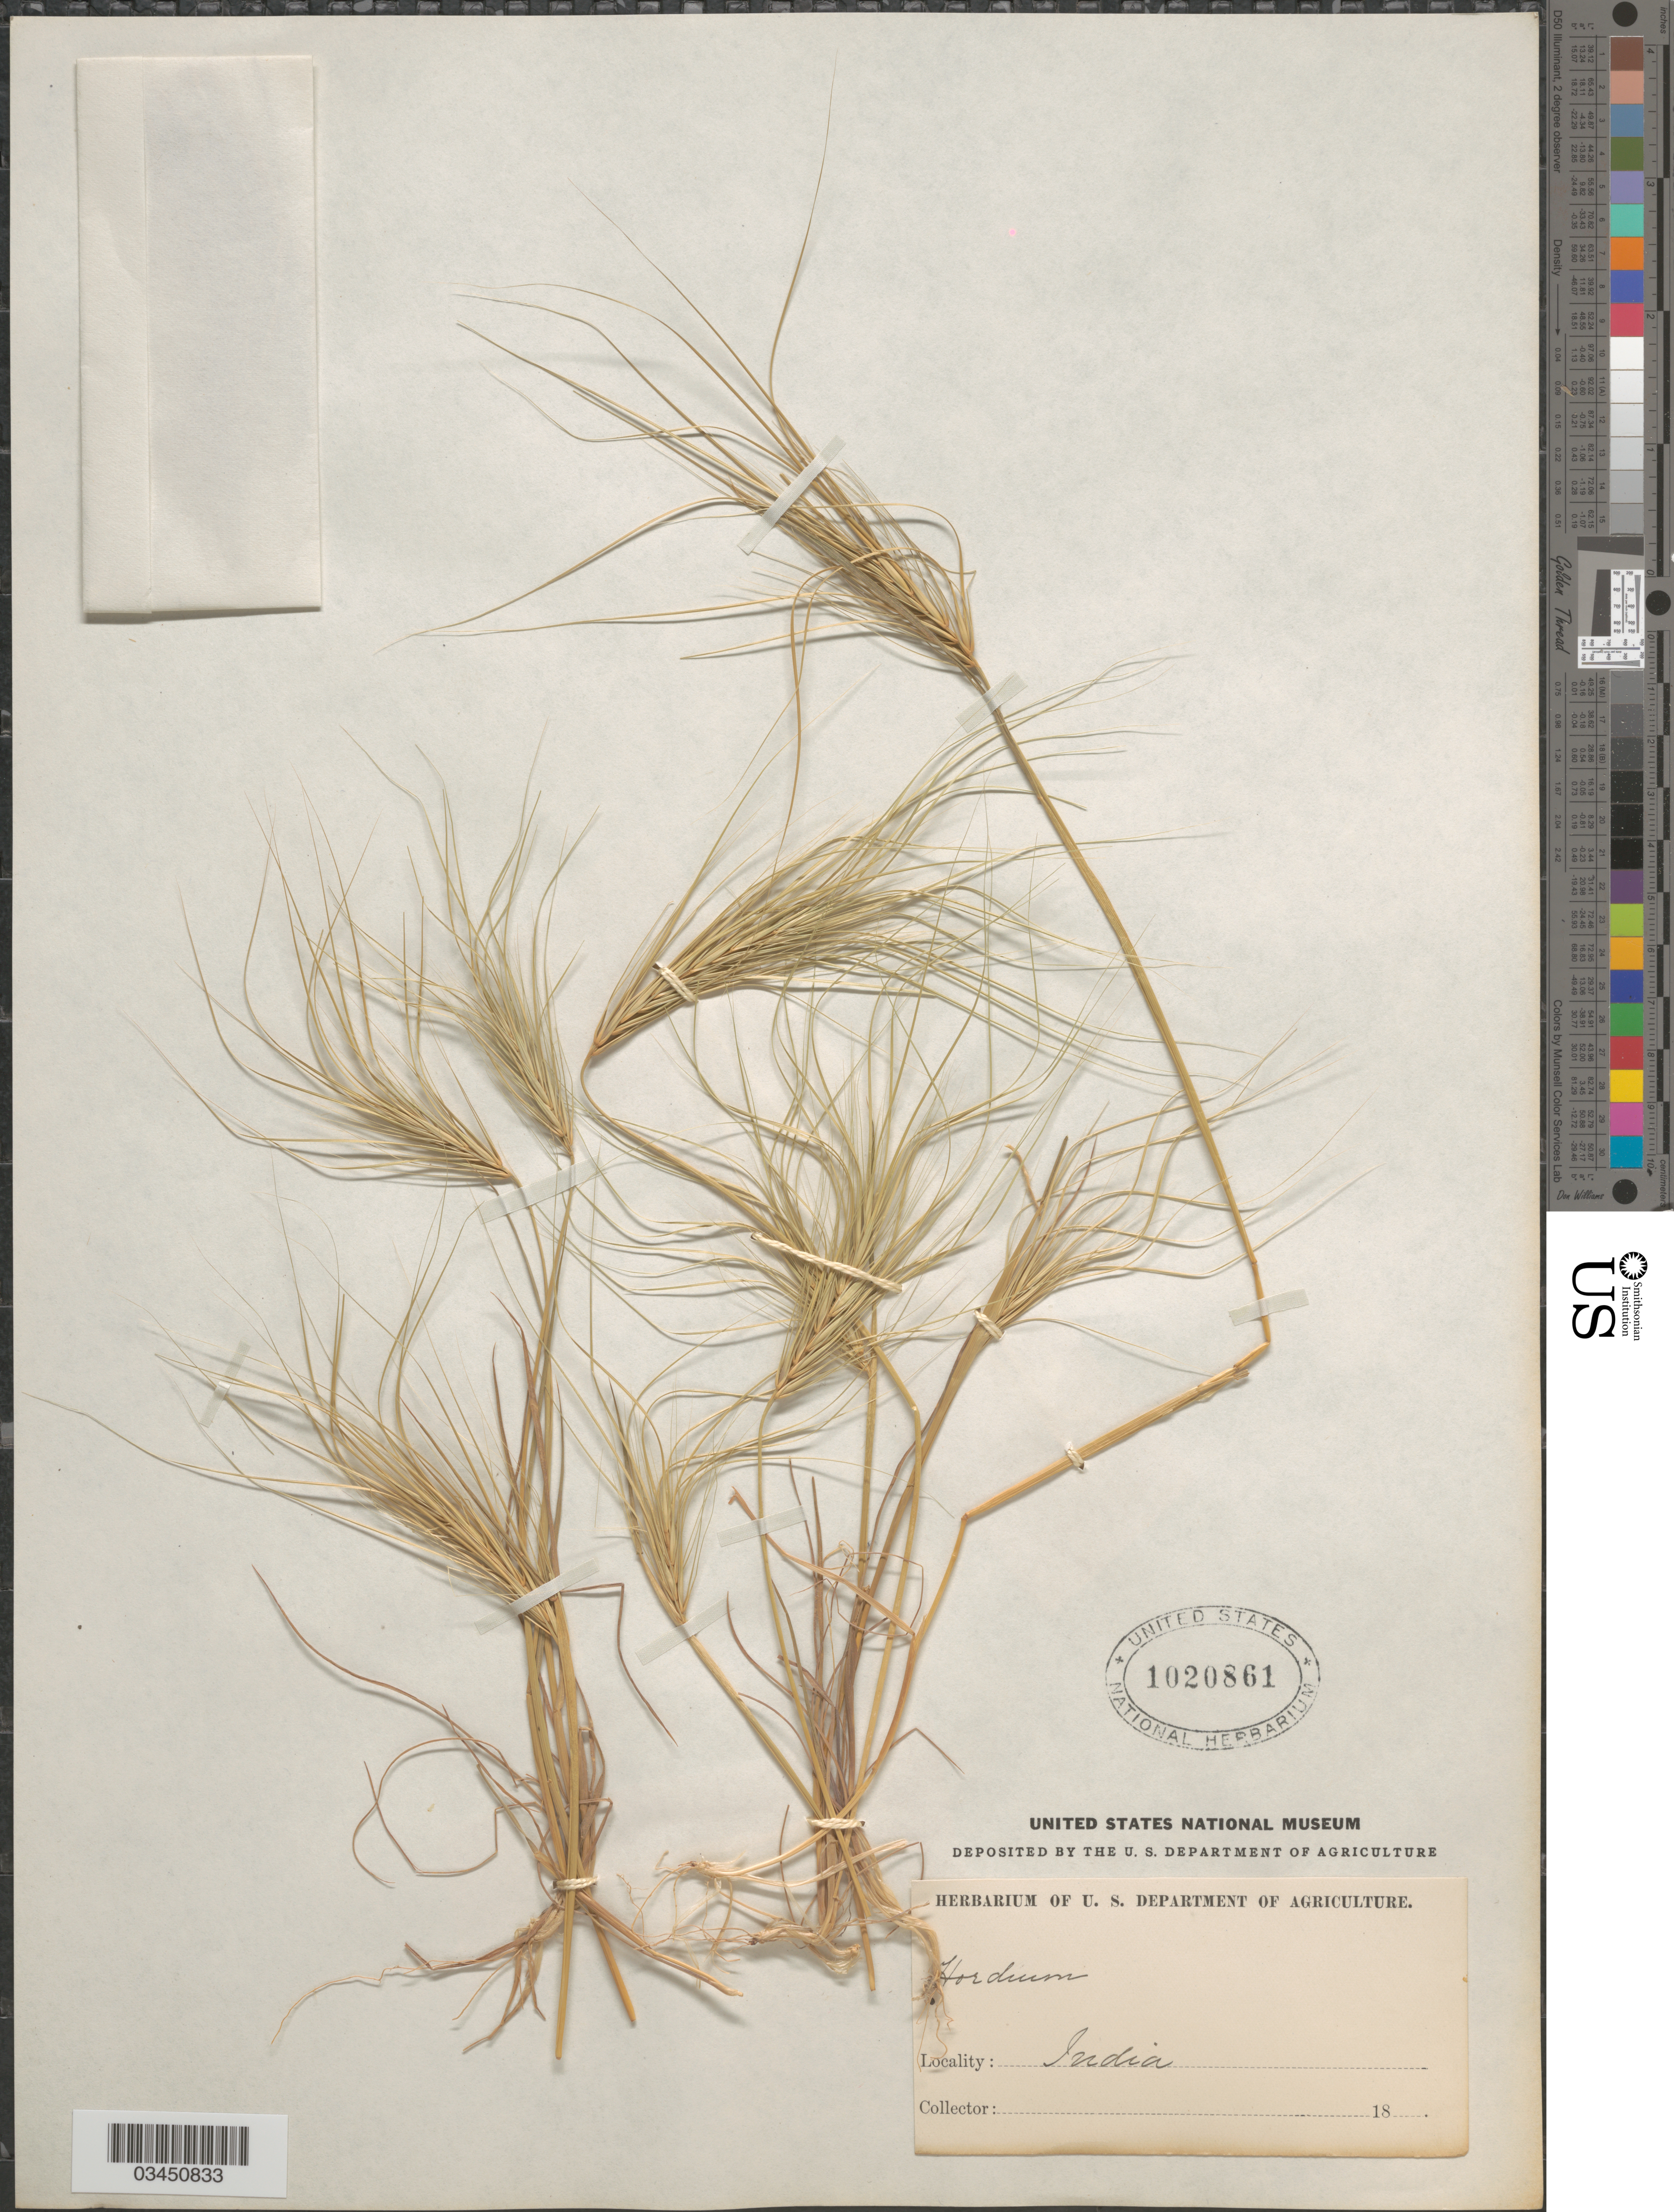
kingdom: Plantae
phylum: Tracheophyta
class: Liliopsida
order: Poales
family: Poaceae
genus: Elymus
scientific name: Elymus sp.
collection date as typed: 18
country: India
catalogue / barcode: US 1020861